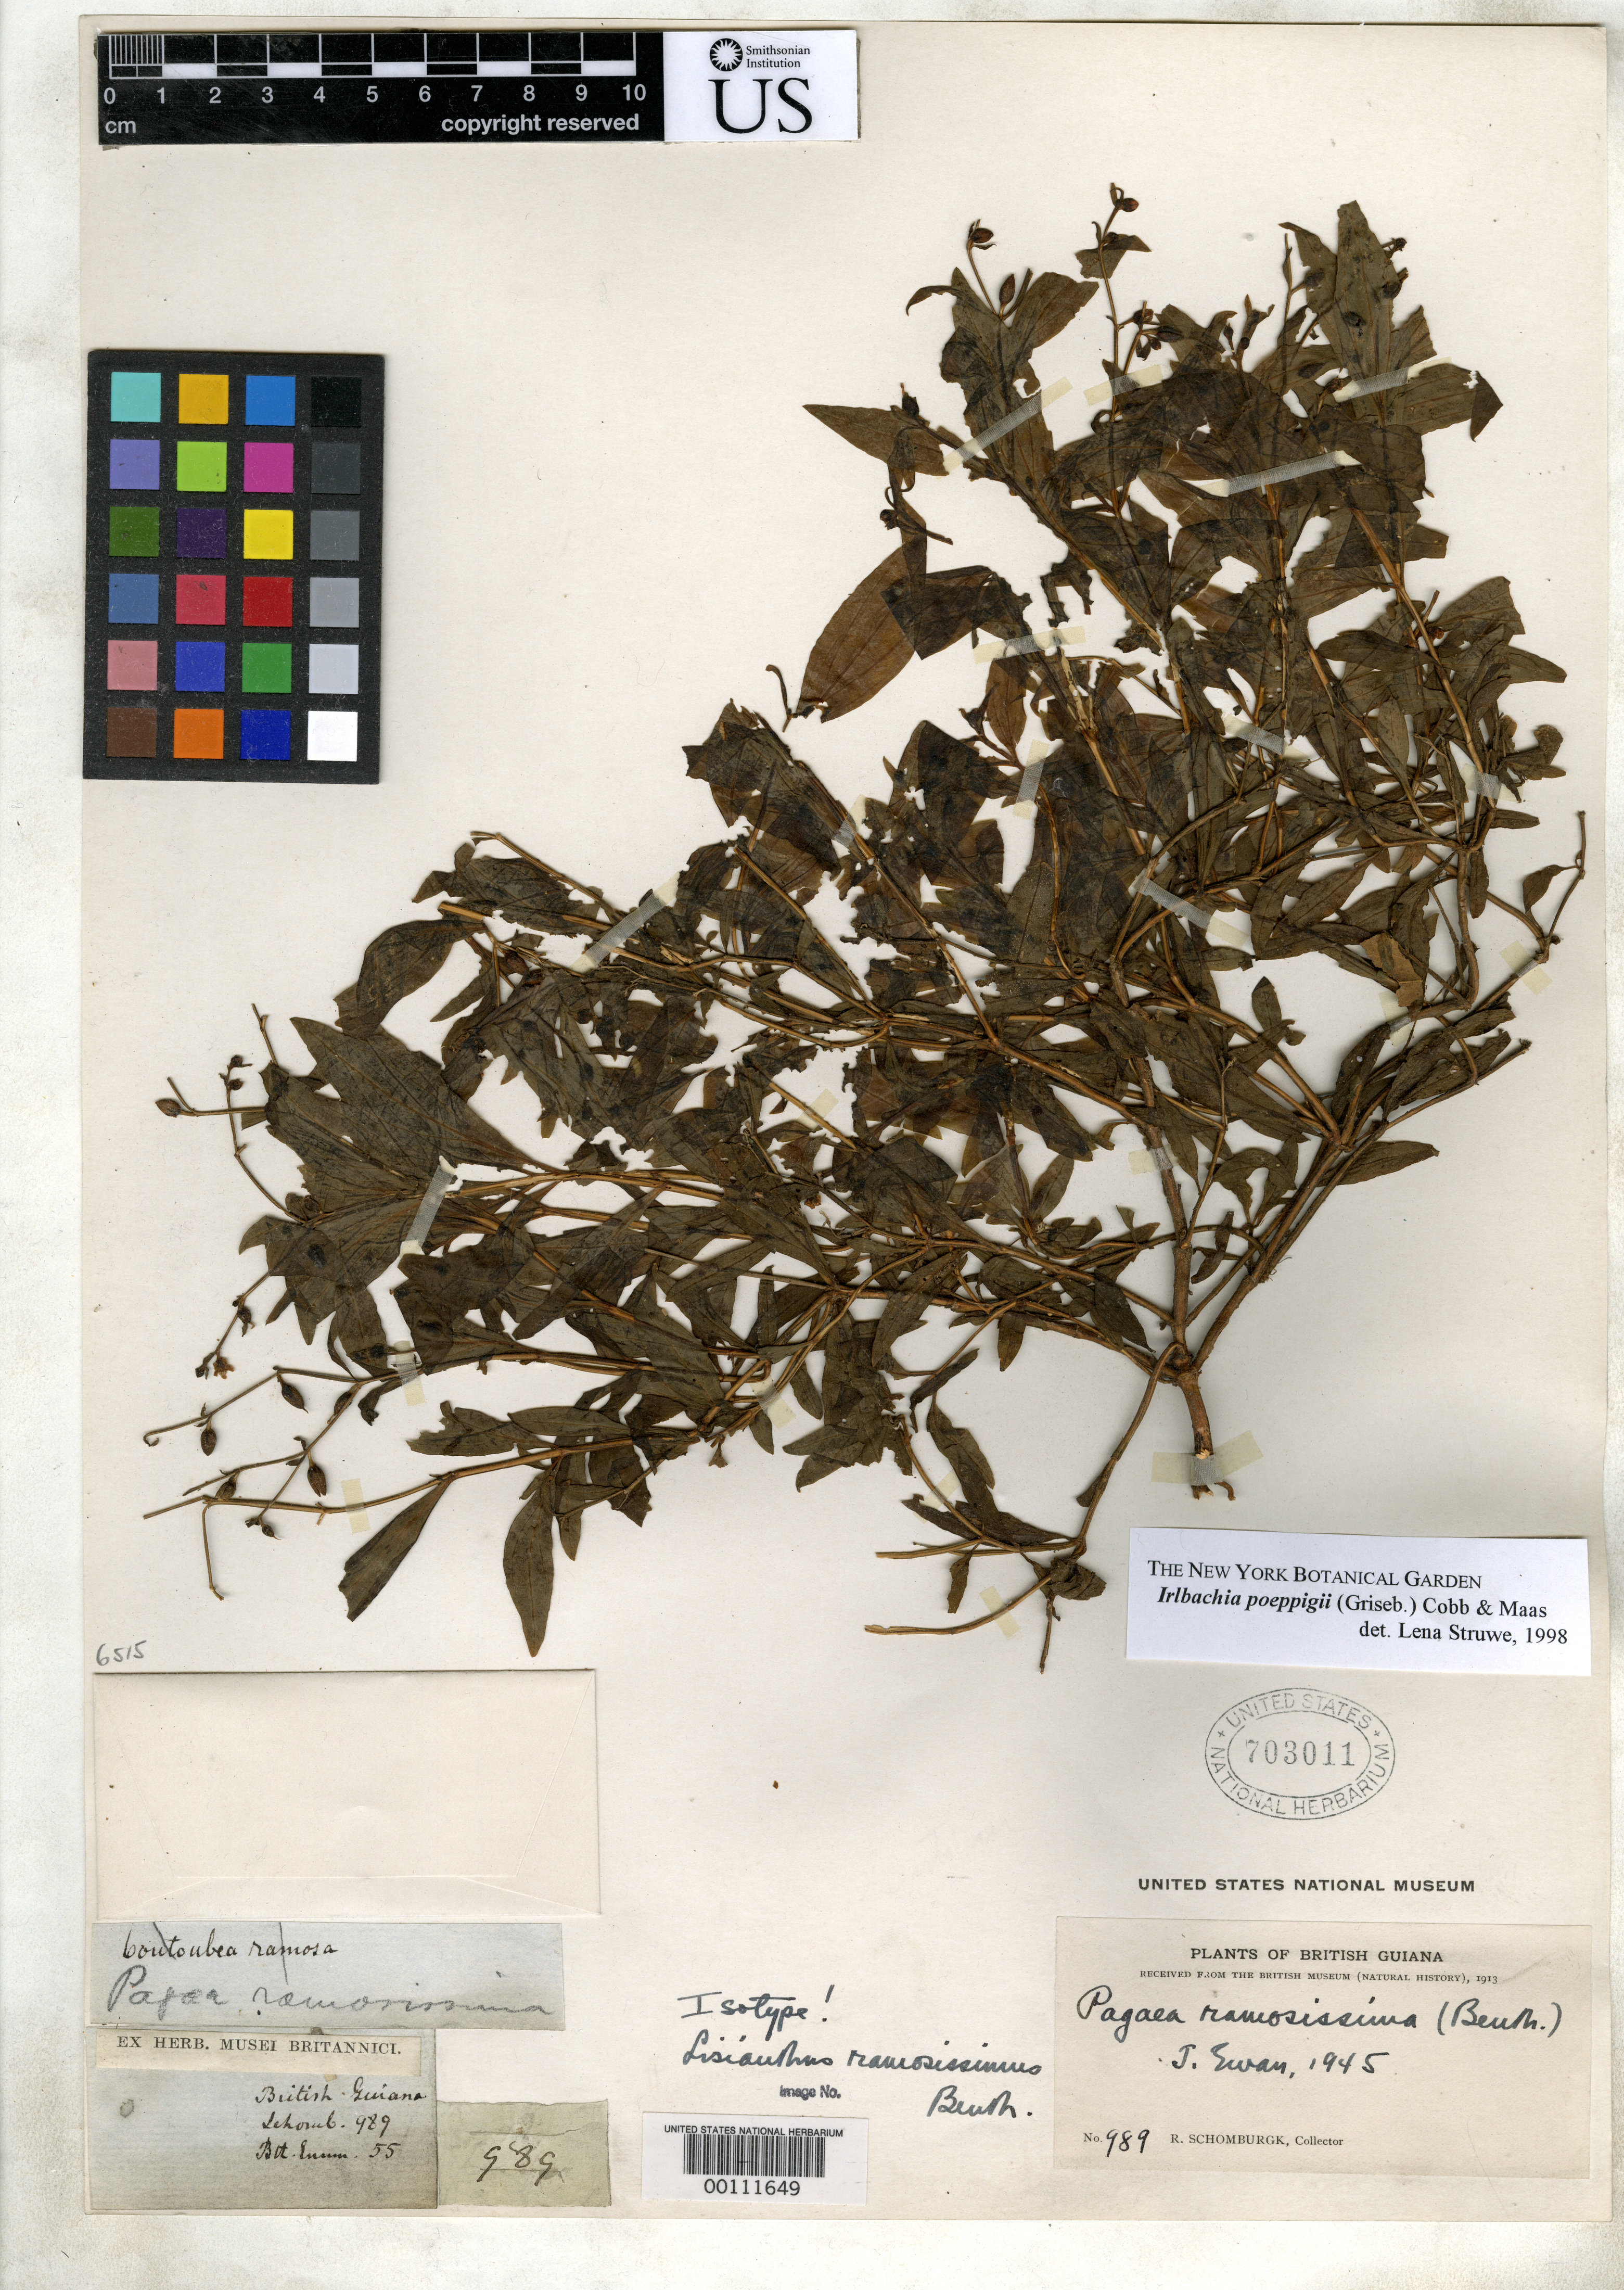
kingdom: Plantae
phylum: Tracheophyta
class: Magnoliopsida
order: Gentianales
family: Gentianaceae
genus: Lisianthius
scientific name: Lisianthius ramosissimus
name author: Benth.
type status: Isotype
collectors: M. R. Schomburgk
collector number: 989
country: Brazil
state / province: Amazônas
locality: Rio Negro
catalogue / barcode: US 703011